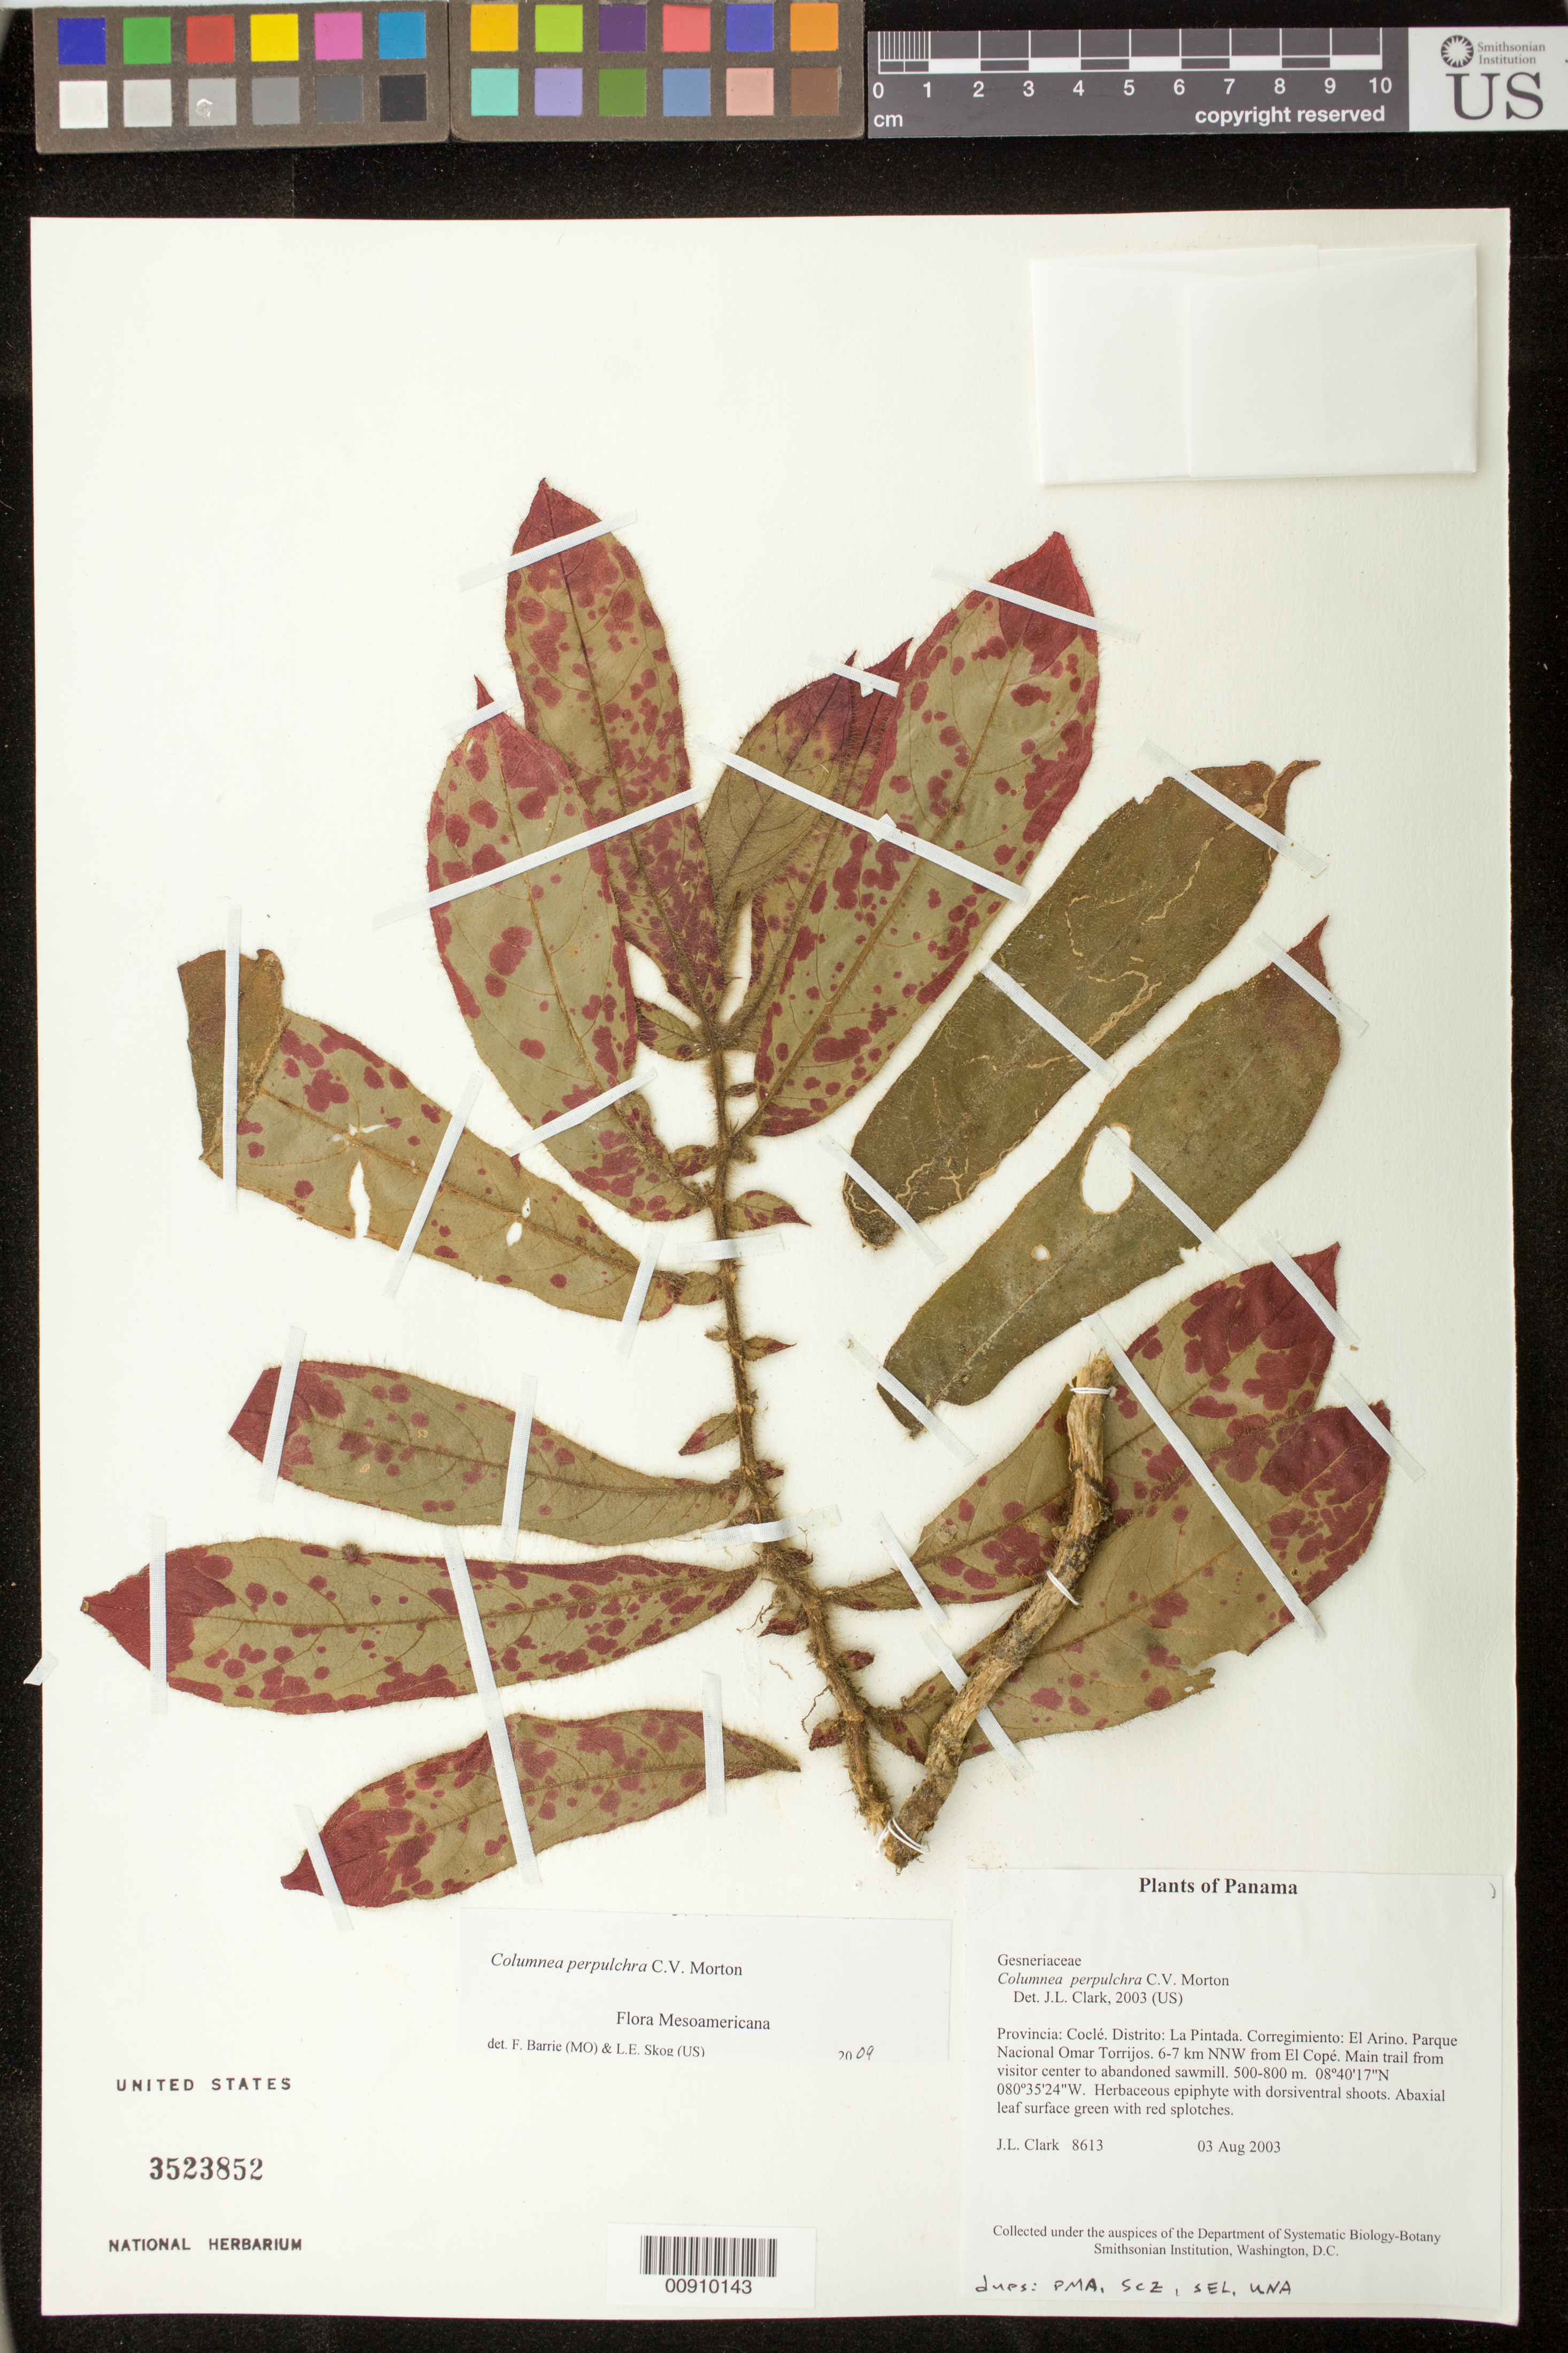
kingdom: Plantae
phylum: Tracheophyta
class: Magnoliopsida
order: Lamiales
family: Gesneriaceae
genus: Columnea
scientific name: Columnea perpulchra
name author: C.V. Morton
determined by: Clark, J. L., (SEL), The Marie Selby Botanical Garden (UNITED STATES)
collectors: J. L. Clark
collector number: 8613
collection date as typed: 03 Aug 2003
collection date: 2003-08-03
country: Panama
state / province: Coclé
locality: La Pintada. Corregimiento: El Arino. Parque Nacional Omar Torrijos. 6-7 km NNW from El Copé. Main trail from visitor center to abandoned sawmill.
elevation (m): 500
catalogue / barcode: US 3523852